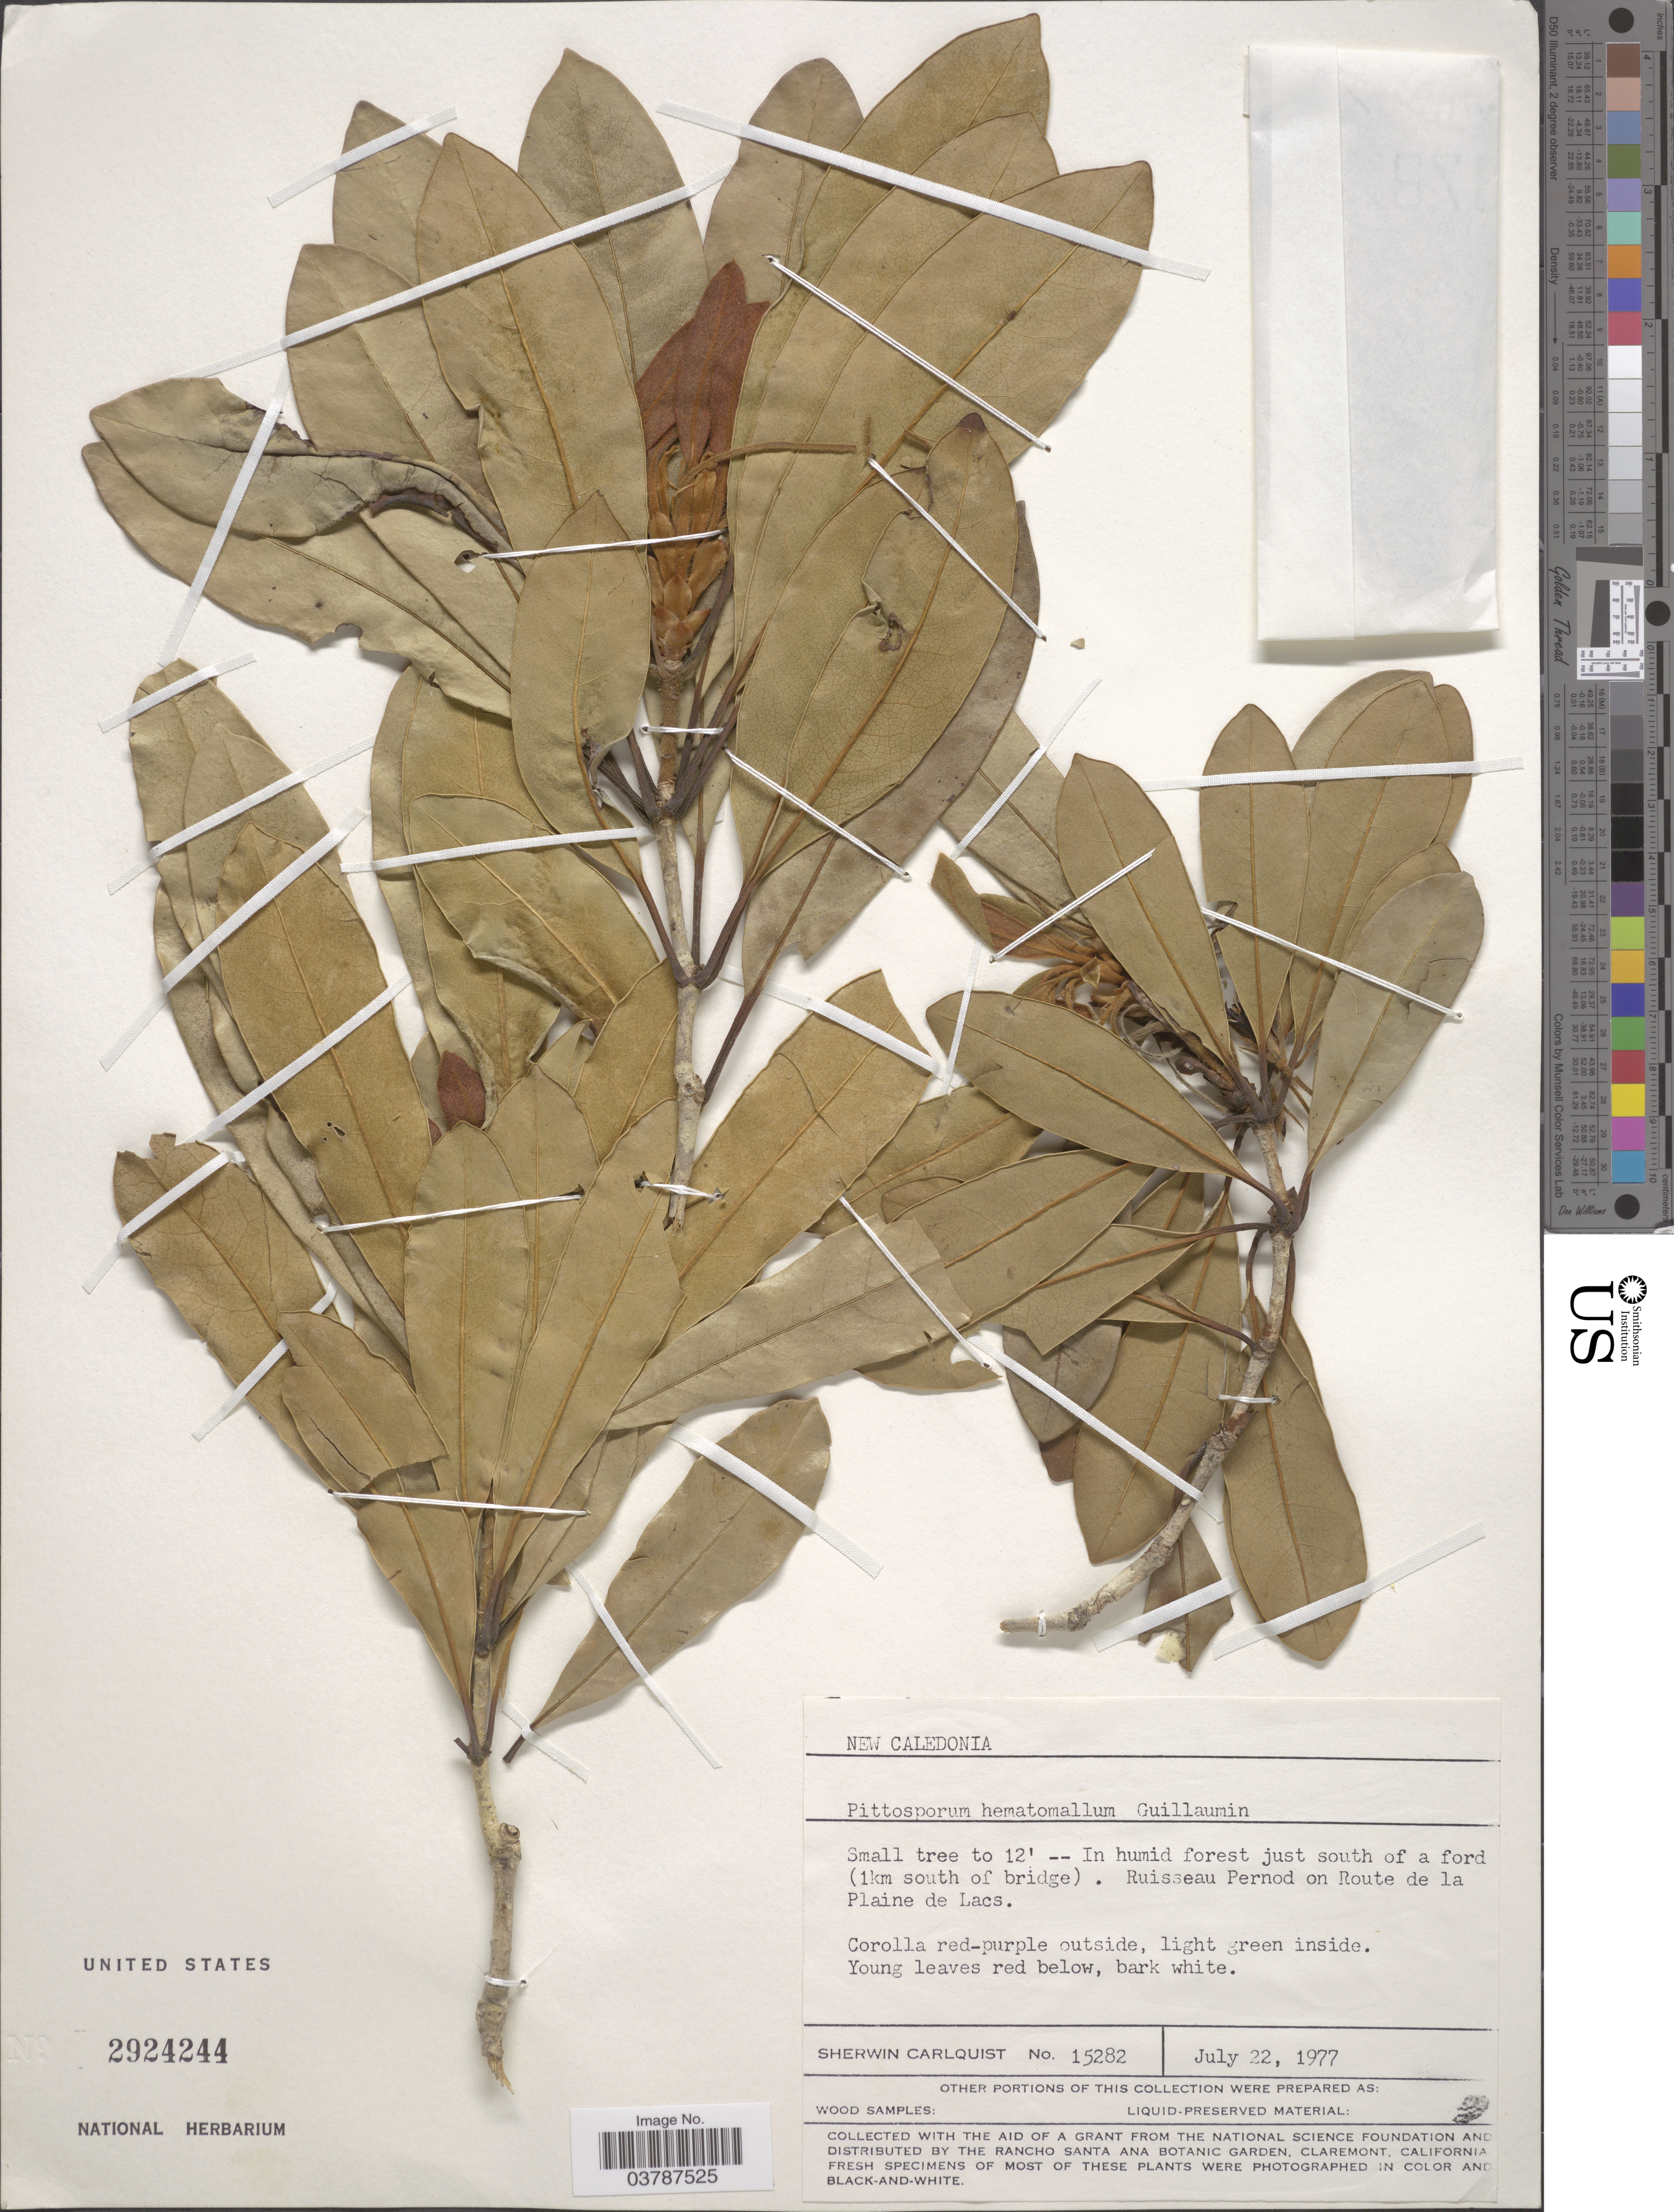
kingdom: Plantae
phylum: Tracheophyta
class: Magnoliopsida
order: Apiales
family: Pittosporaceae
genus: Pittosporum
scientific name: Pittosporum hematomallum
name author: Guillaumin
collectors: S. Carlquist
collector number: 15282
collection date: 1977-07-22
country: New Caledonia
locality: Just south of a ford (1 km south of bridge). Ruisseau Pernod on Route de la Plaine de Lacs.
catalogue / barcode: US 2924244